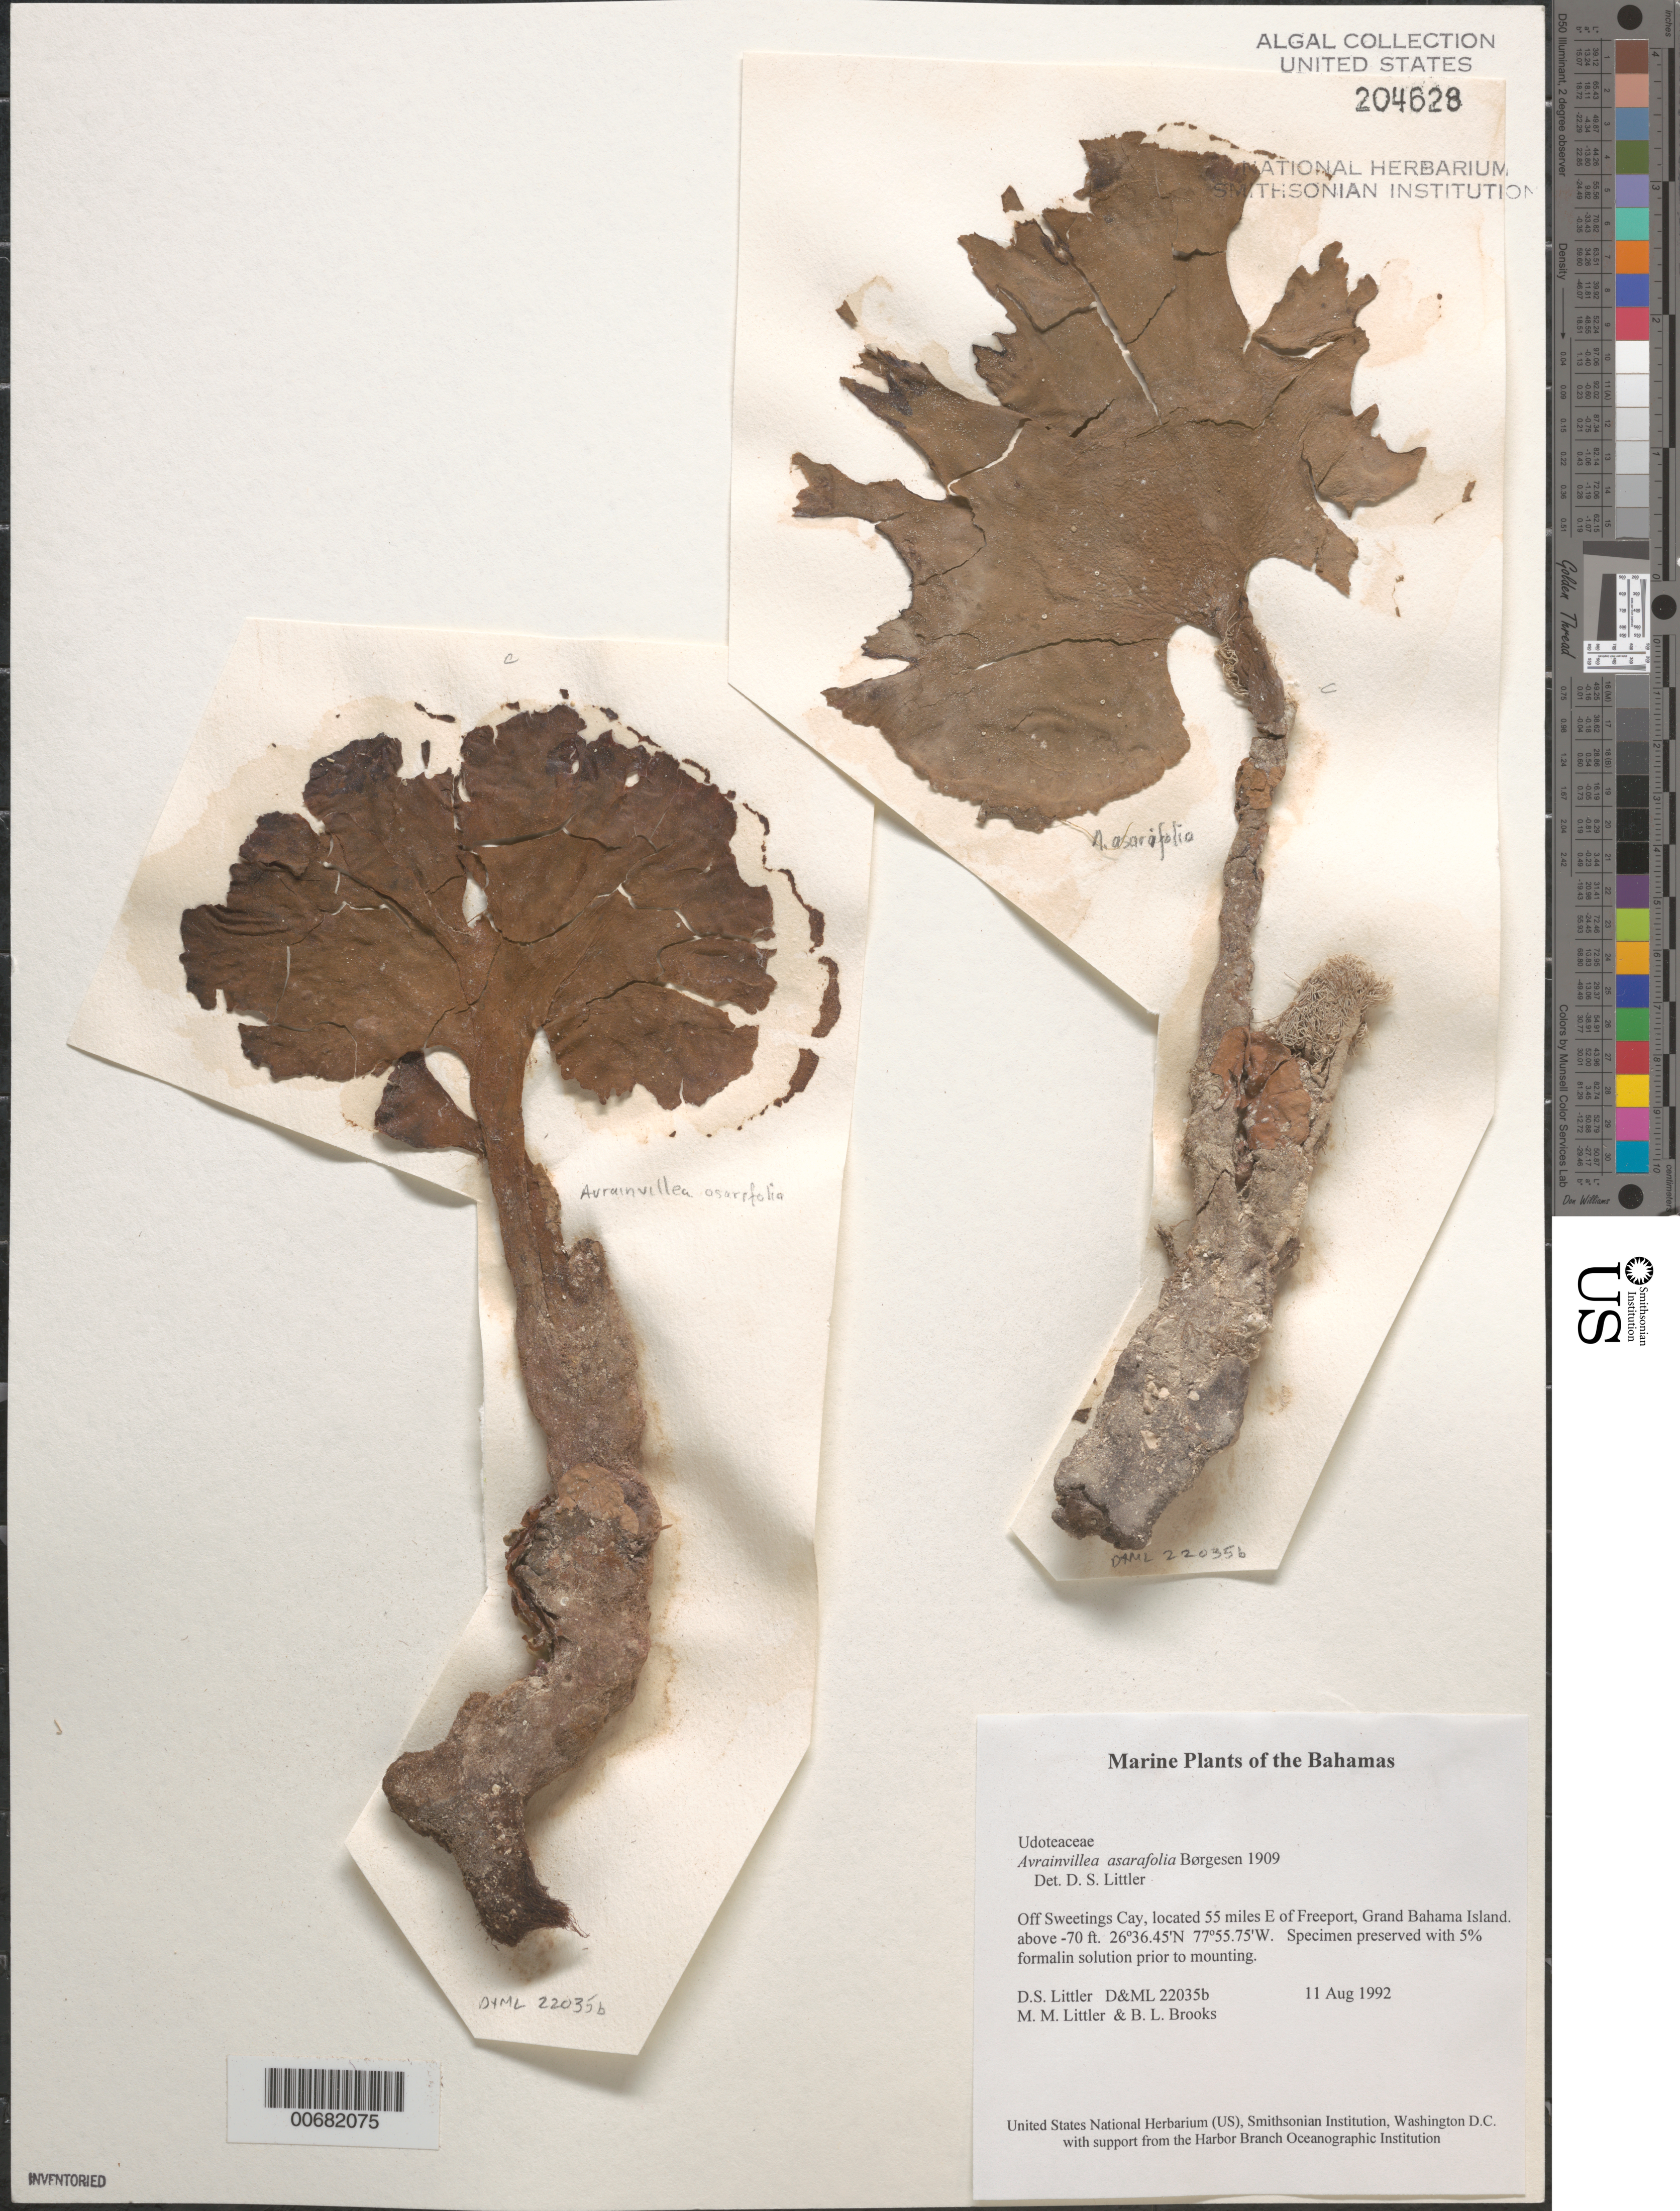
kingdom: Plantae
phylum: Chlorophyta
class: Ulvophyceae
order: Bryopsidales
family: Dichotomosiphonaceae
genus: Avrainvillea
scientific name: Avrainvillea asarifolia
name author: Børgesen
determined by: Littler, D. S.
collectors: D. S. Littler, M. M. Littler & B. Brooks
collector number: D&ML 22035b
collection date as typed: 11 Aug 1992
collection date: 1992-08-11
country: Bahamas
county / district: Grand Bahama District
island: Sweetings Cay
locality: Off Sweetings Cay, 55 miles east of Freeport, Grand Bahama Island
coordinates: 26 36.45' N, 77 55.75' W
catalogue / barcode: US 204628